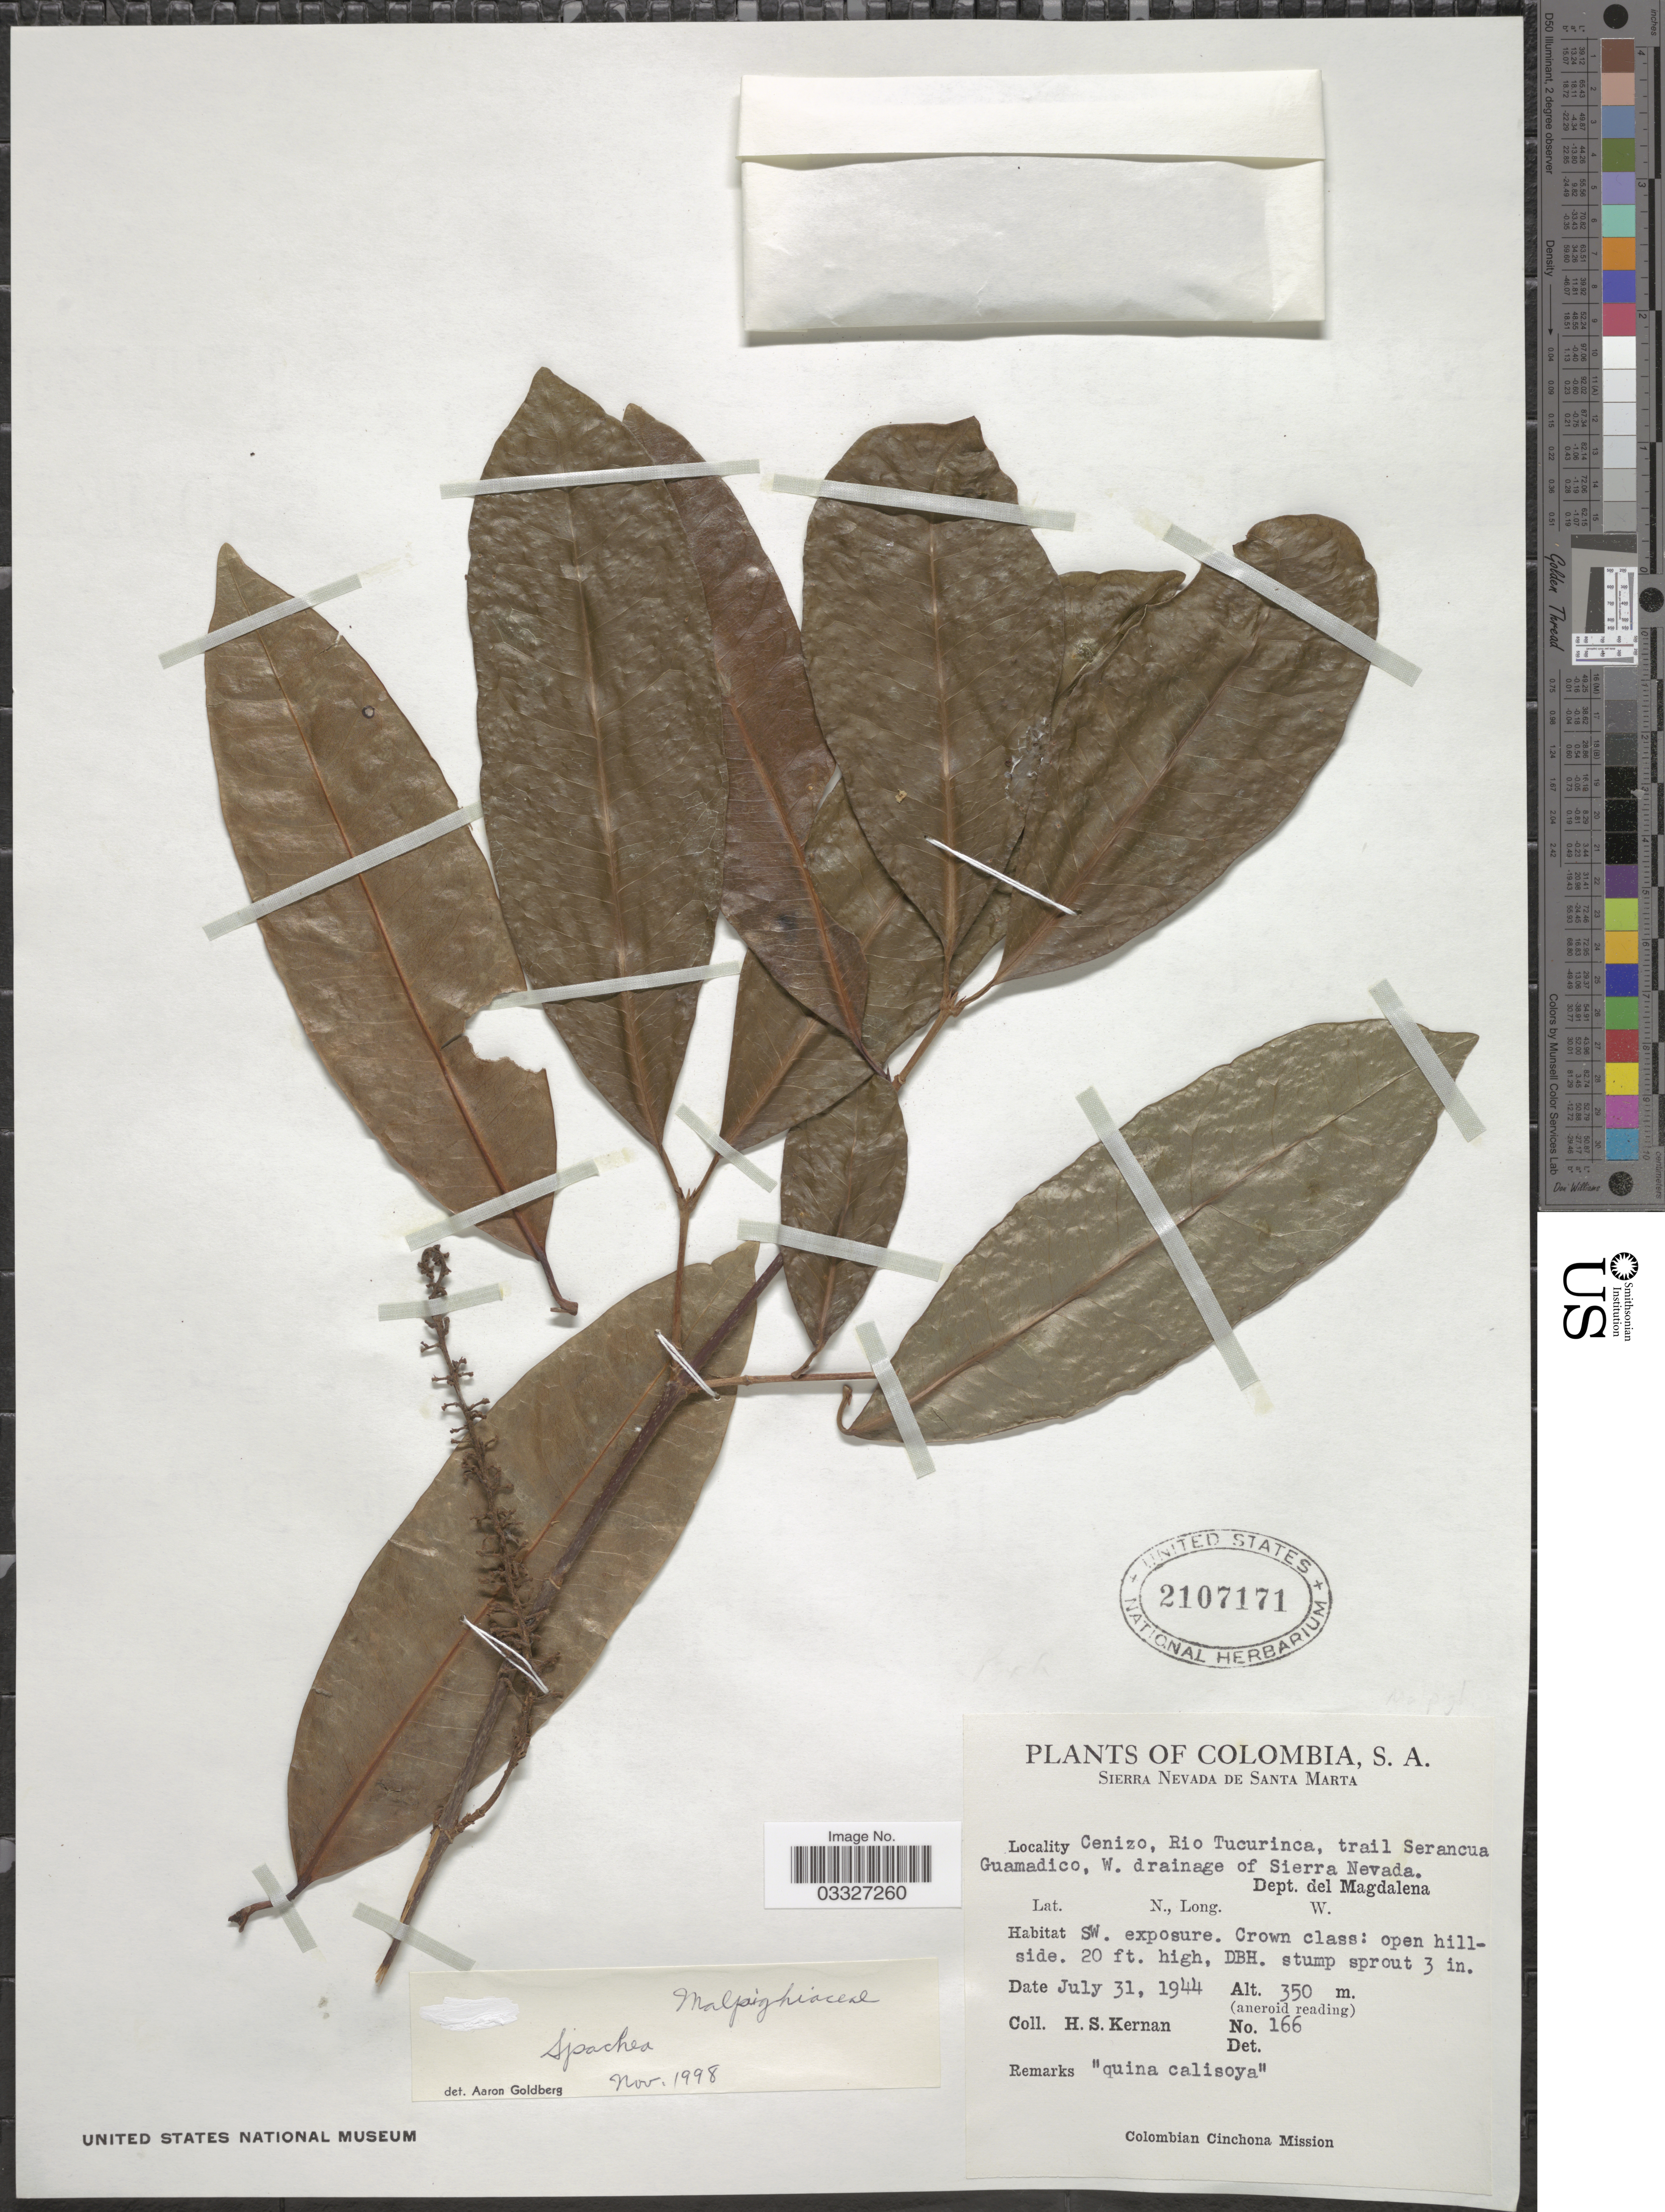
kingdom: Plantae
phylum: Tracheophyta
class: Magnoliopsida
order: Malpighiales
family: Malpighiaceae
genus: Spachea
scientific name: Spachea sp.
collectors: H. Kernan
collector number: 166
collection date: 1944-07-31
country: Colombia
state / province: Magdalena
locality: Sierra Nevada de Santa Marta. Cenizo, Rio Tucurinca, trail Serancua Guamadico, W. drainage of Sierra Nevada, Dept. del Magdalena.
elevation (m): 350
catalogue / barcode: US 2107171